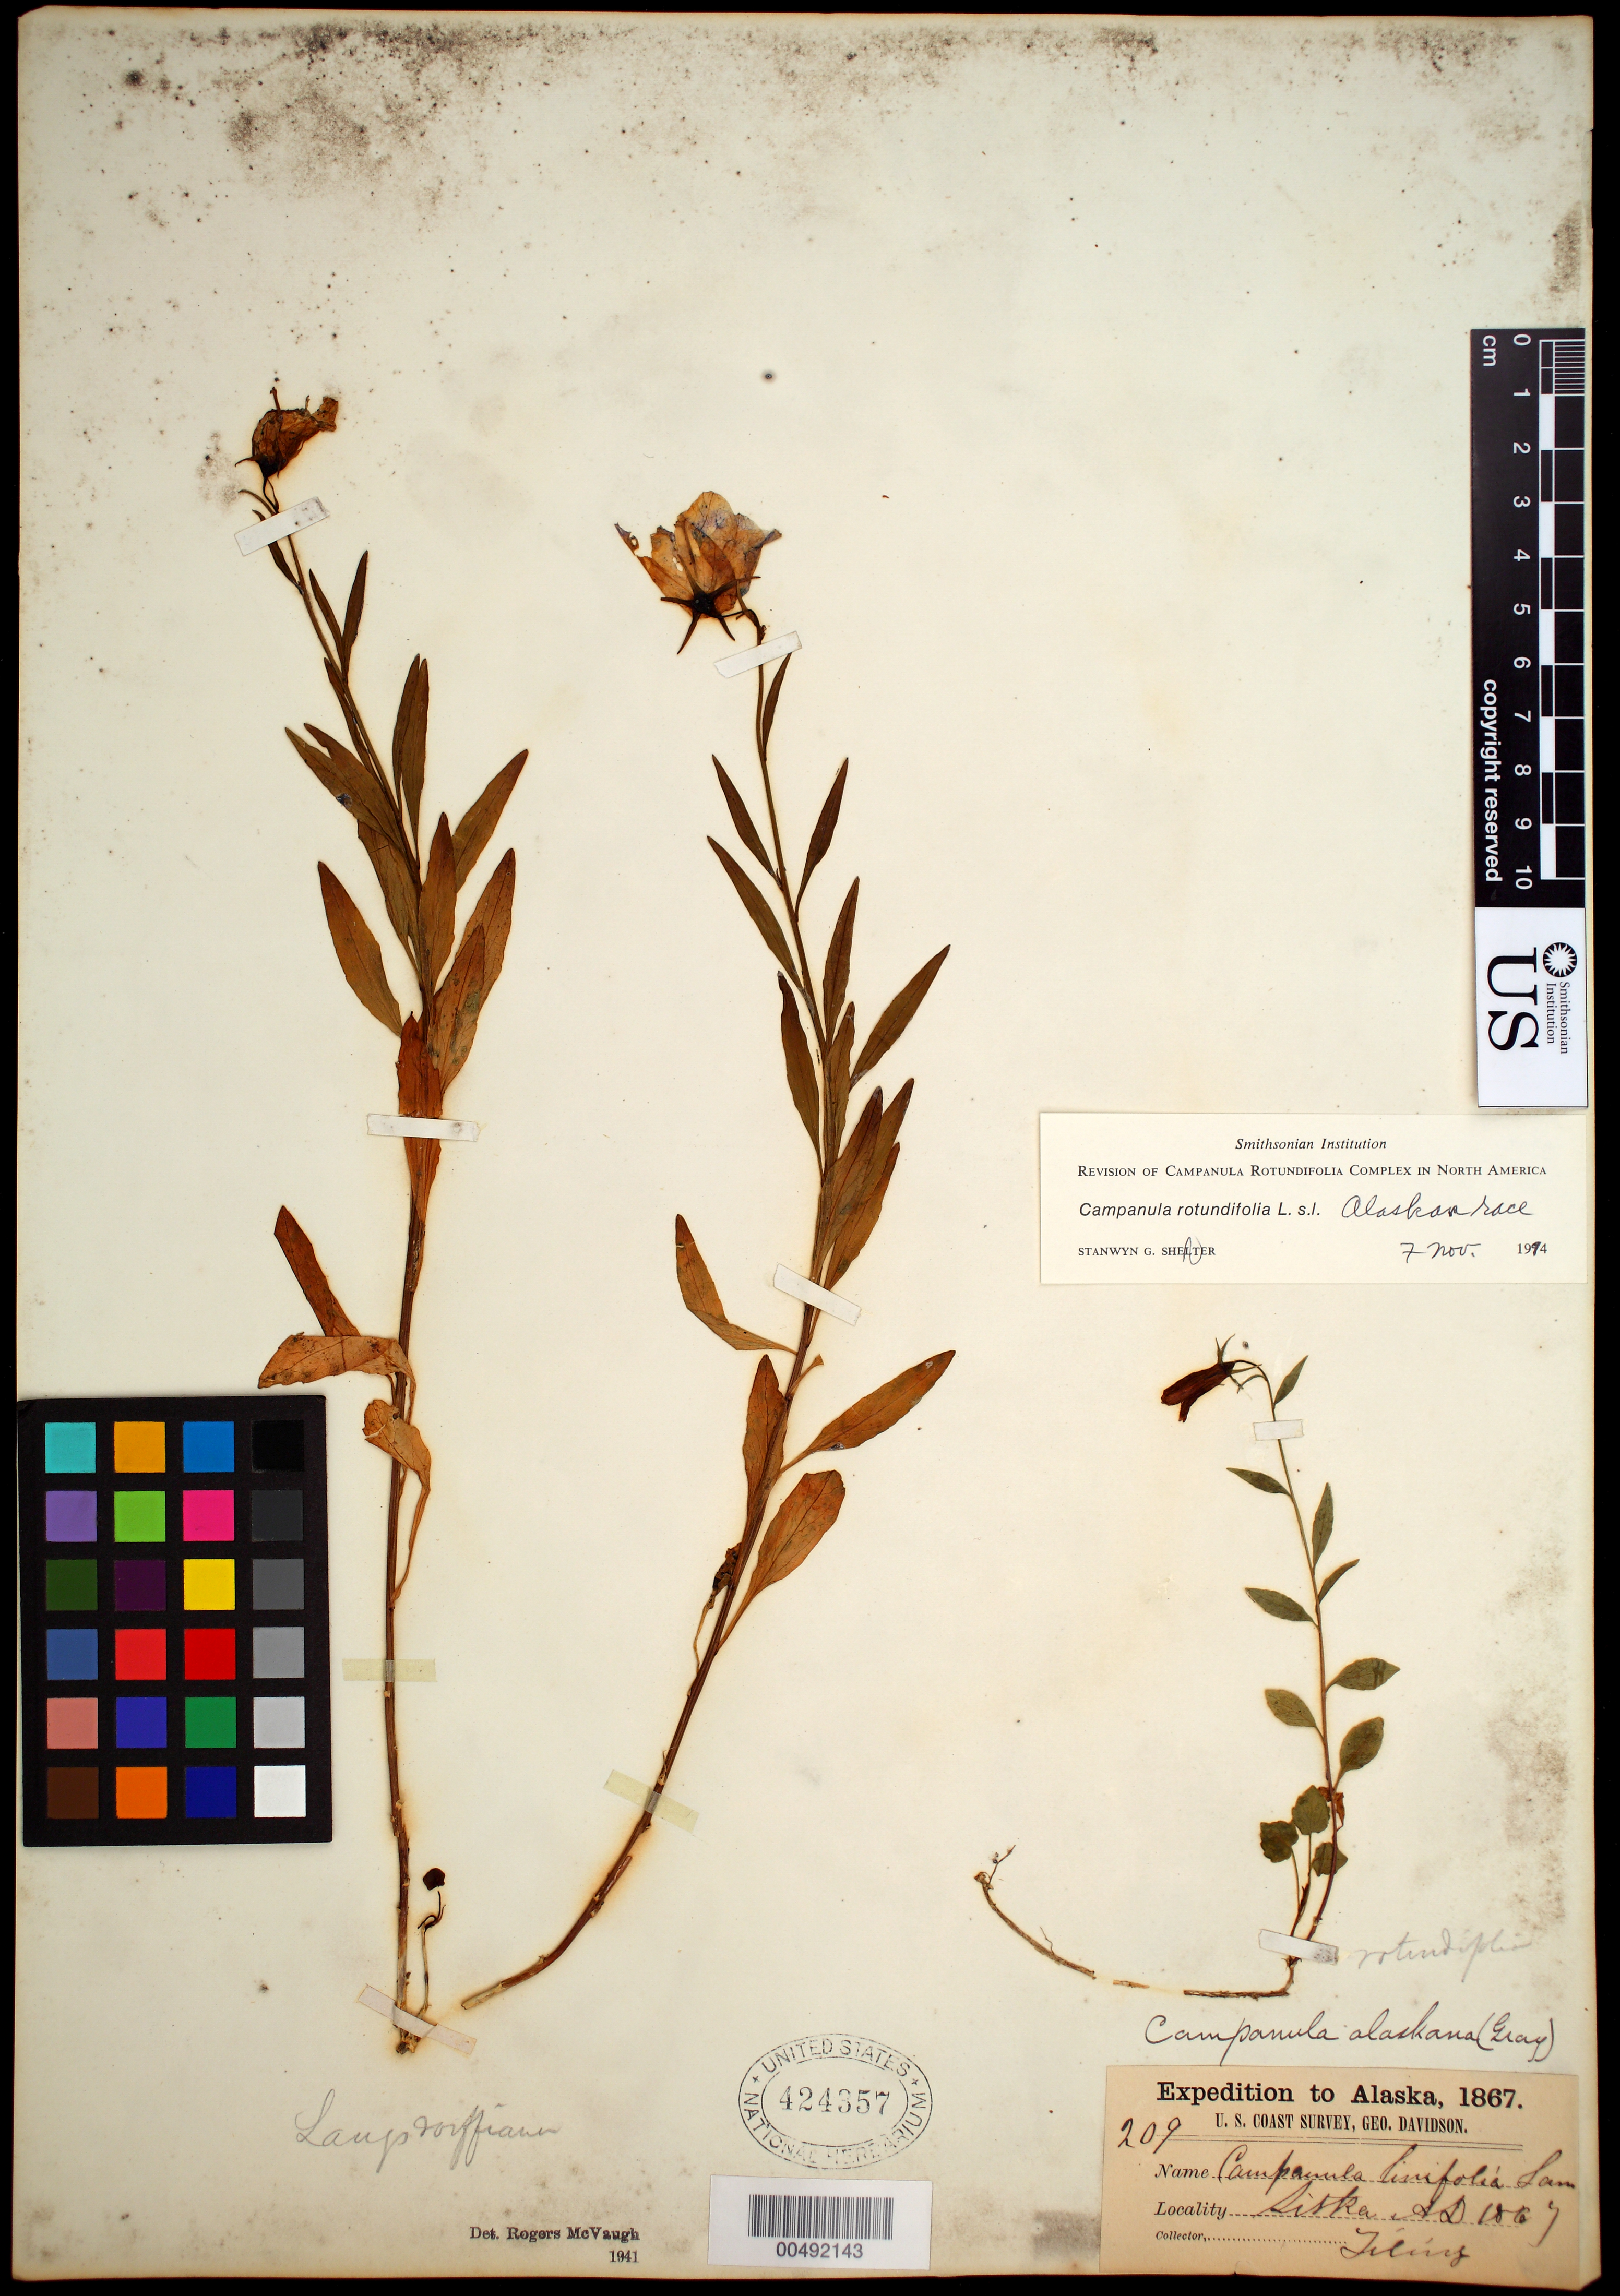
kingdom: Plantae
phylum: Tracheophyta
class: Magnoliopsida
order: Asterales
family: Campanulaceae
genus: Campanula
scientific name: Campanula rotundifolia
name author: L.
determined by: Shetler, Stanwyn G., (US), NMNH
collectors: H .S. T. Tiling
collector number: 209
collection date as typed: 1867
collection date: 1867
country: United States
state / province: Alaska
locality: Sitka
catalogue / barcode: US 424357